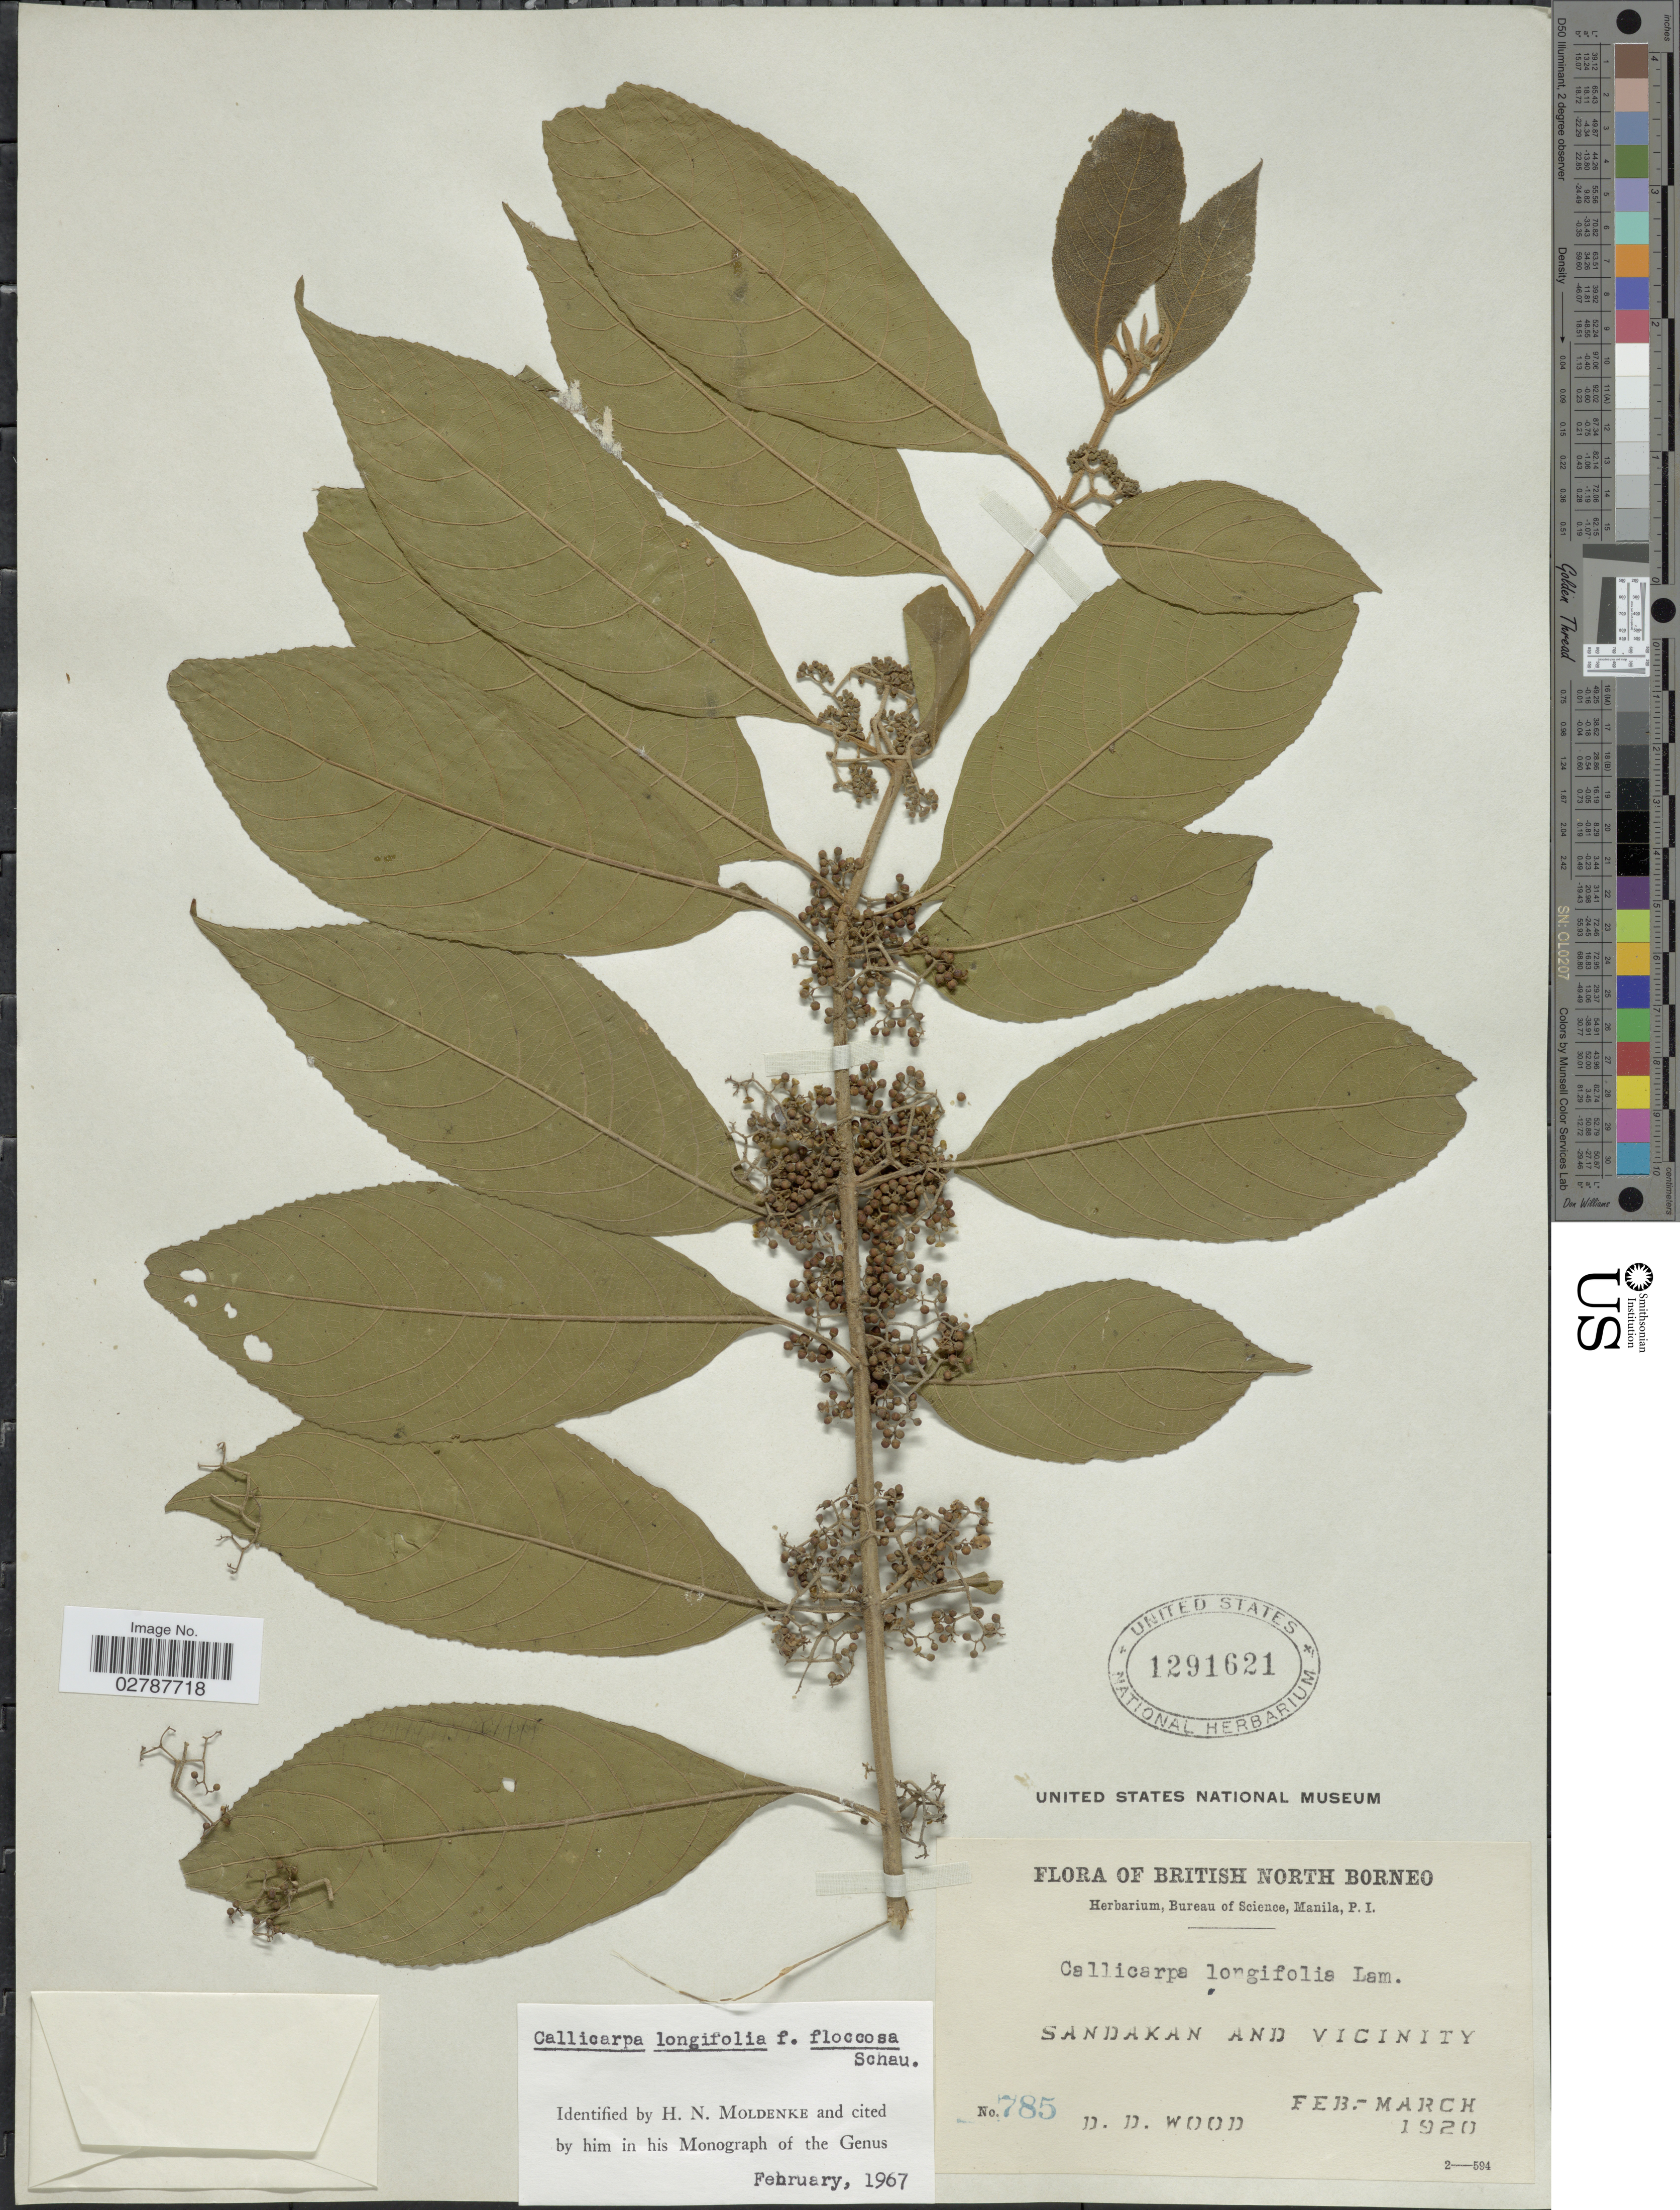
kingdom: Plantae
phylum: Tracheophyta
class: Magnoliopsida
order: Lamiales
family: Lamiaceae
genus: Callicarpa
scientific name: Callicarpa longifolia f. floccosa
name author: Schauer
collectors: D. Wood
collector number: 785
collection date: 1920-02/1920-03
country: Malaysia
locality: British North Borneo. Sandakan and vicinity.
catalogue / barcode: US 1291621